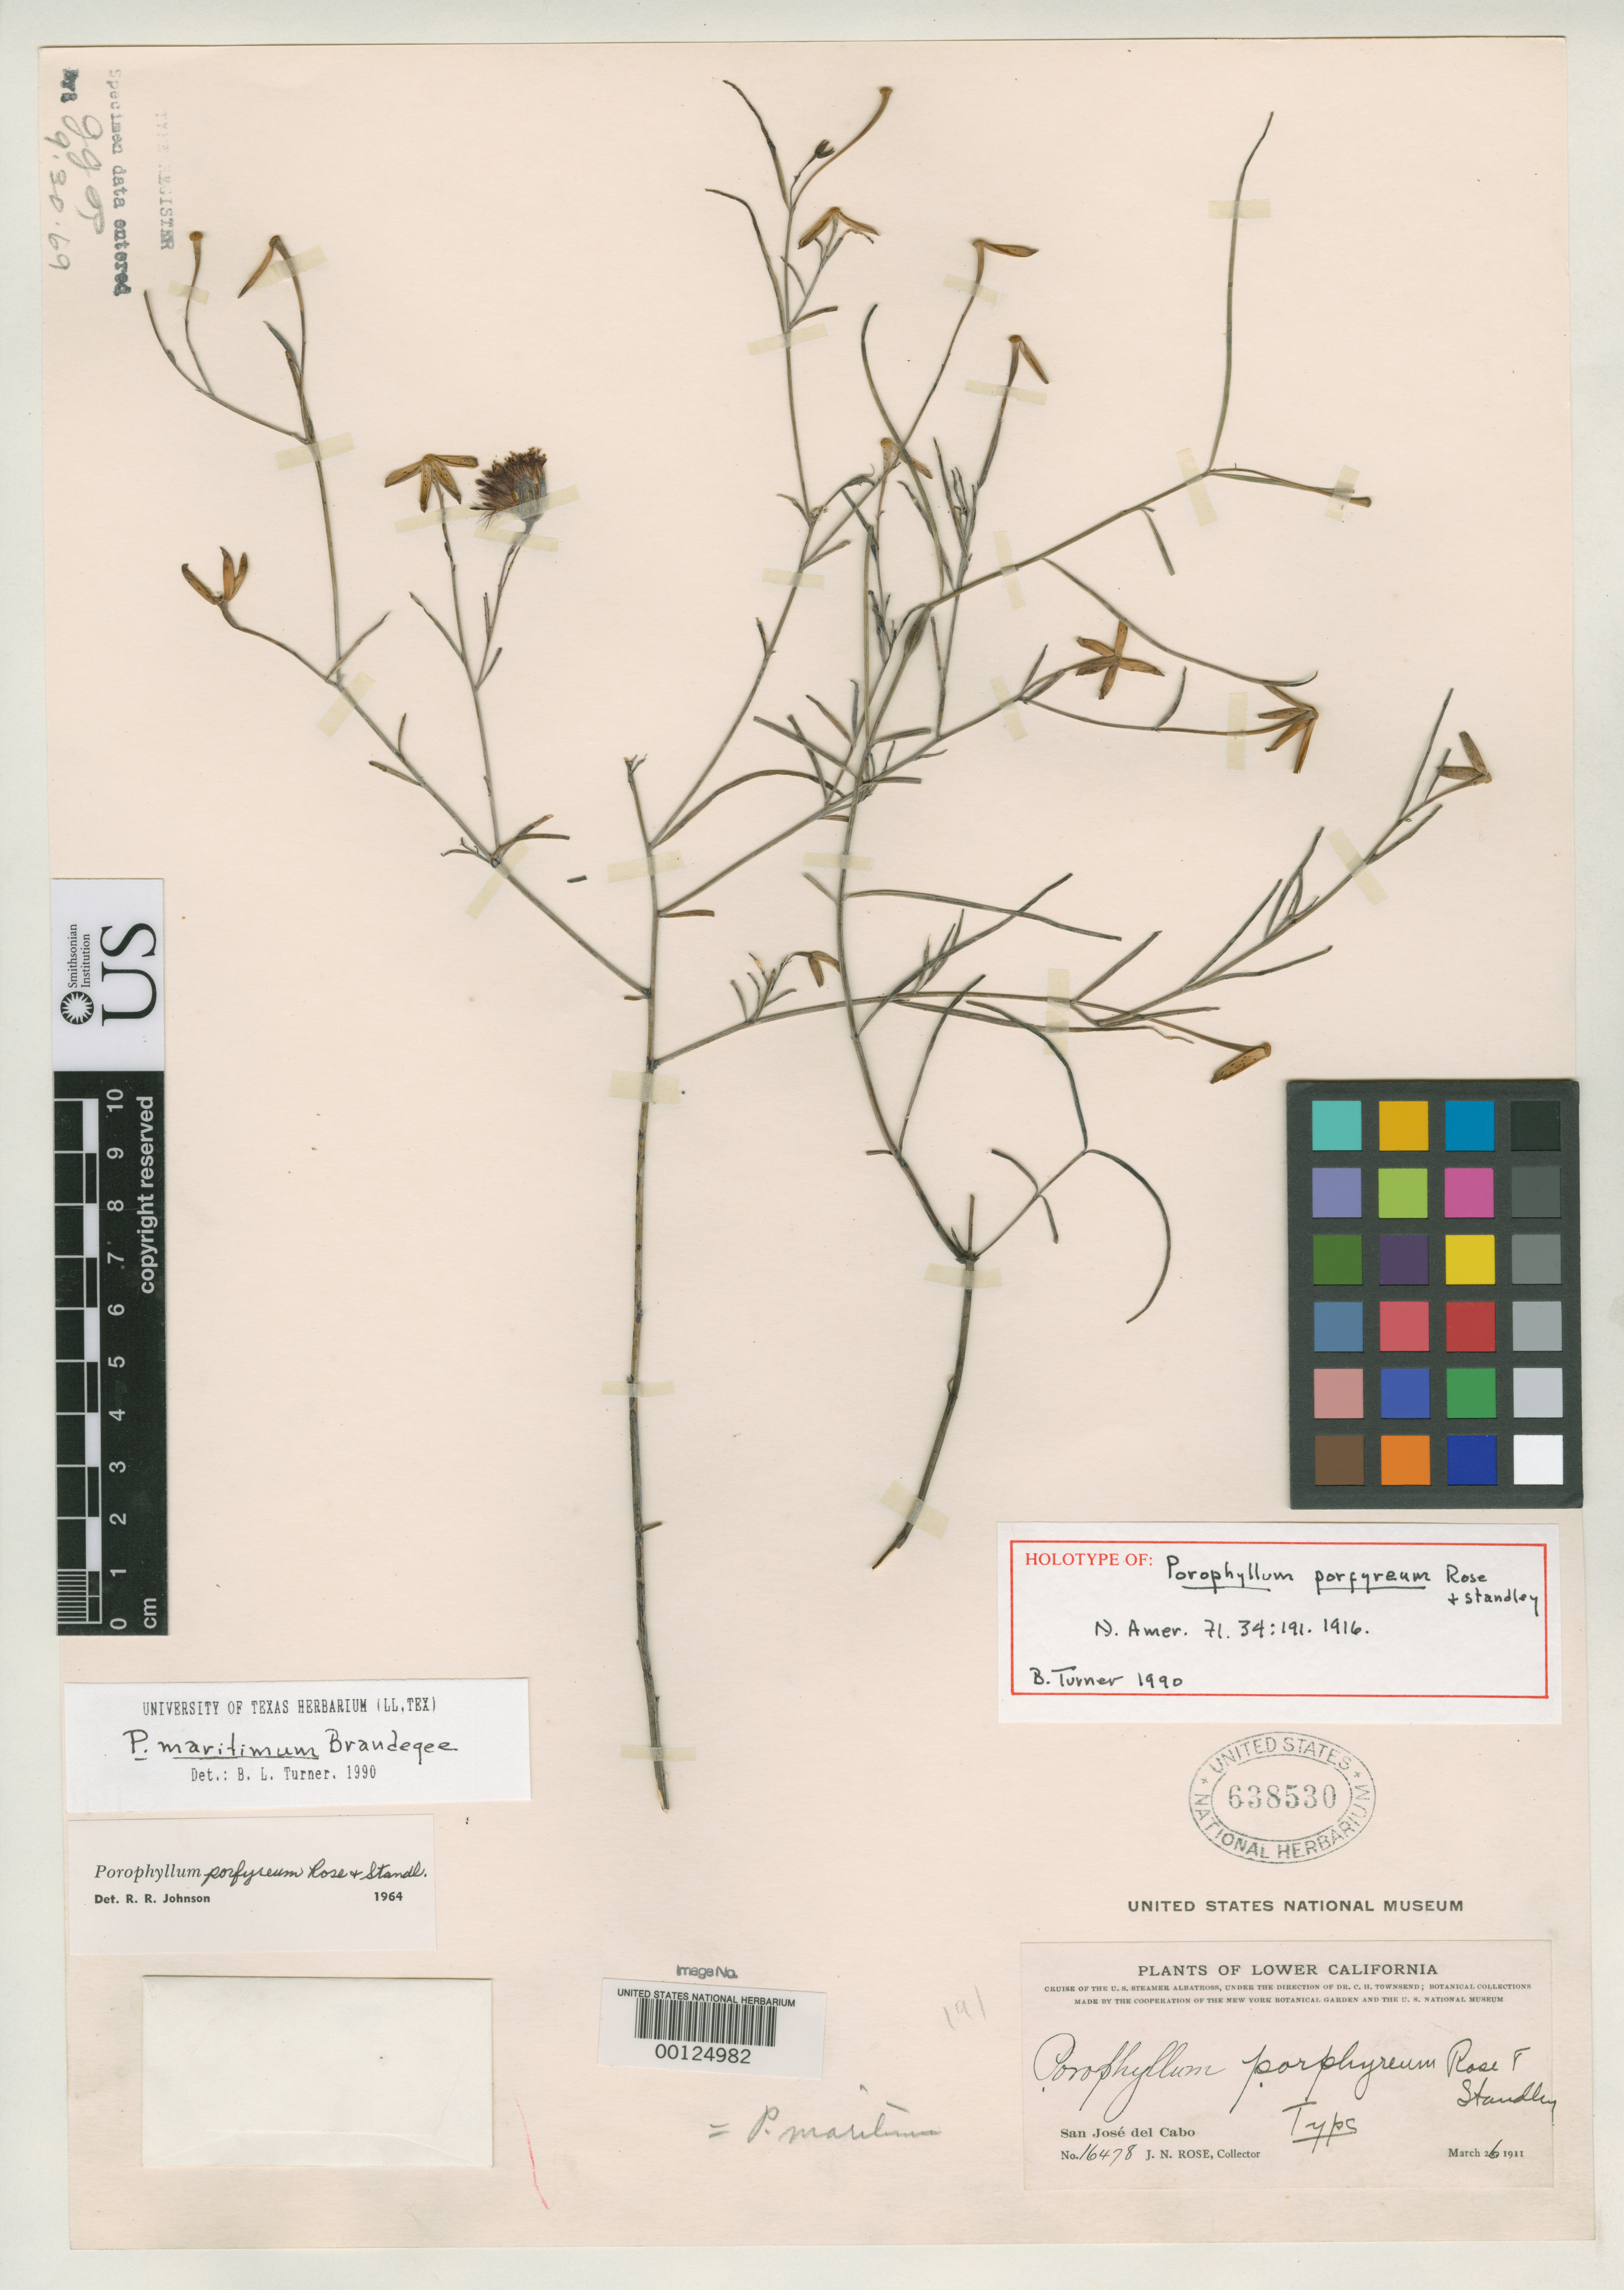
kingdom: Plantae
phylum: Tracheophyta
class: Magnoliopsida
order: Asterales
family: Asteraceae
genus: Porophyllum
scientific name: Porophyllum porfyreum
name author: Rose & Standl.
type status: Holotype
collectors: J. N. Rose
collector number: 16478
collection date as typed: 26 Mar 1911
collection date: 1911-03-26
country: Mexico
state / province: Baja California Sur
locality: San José del Cabo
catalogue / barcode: US 638530